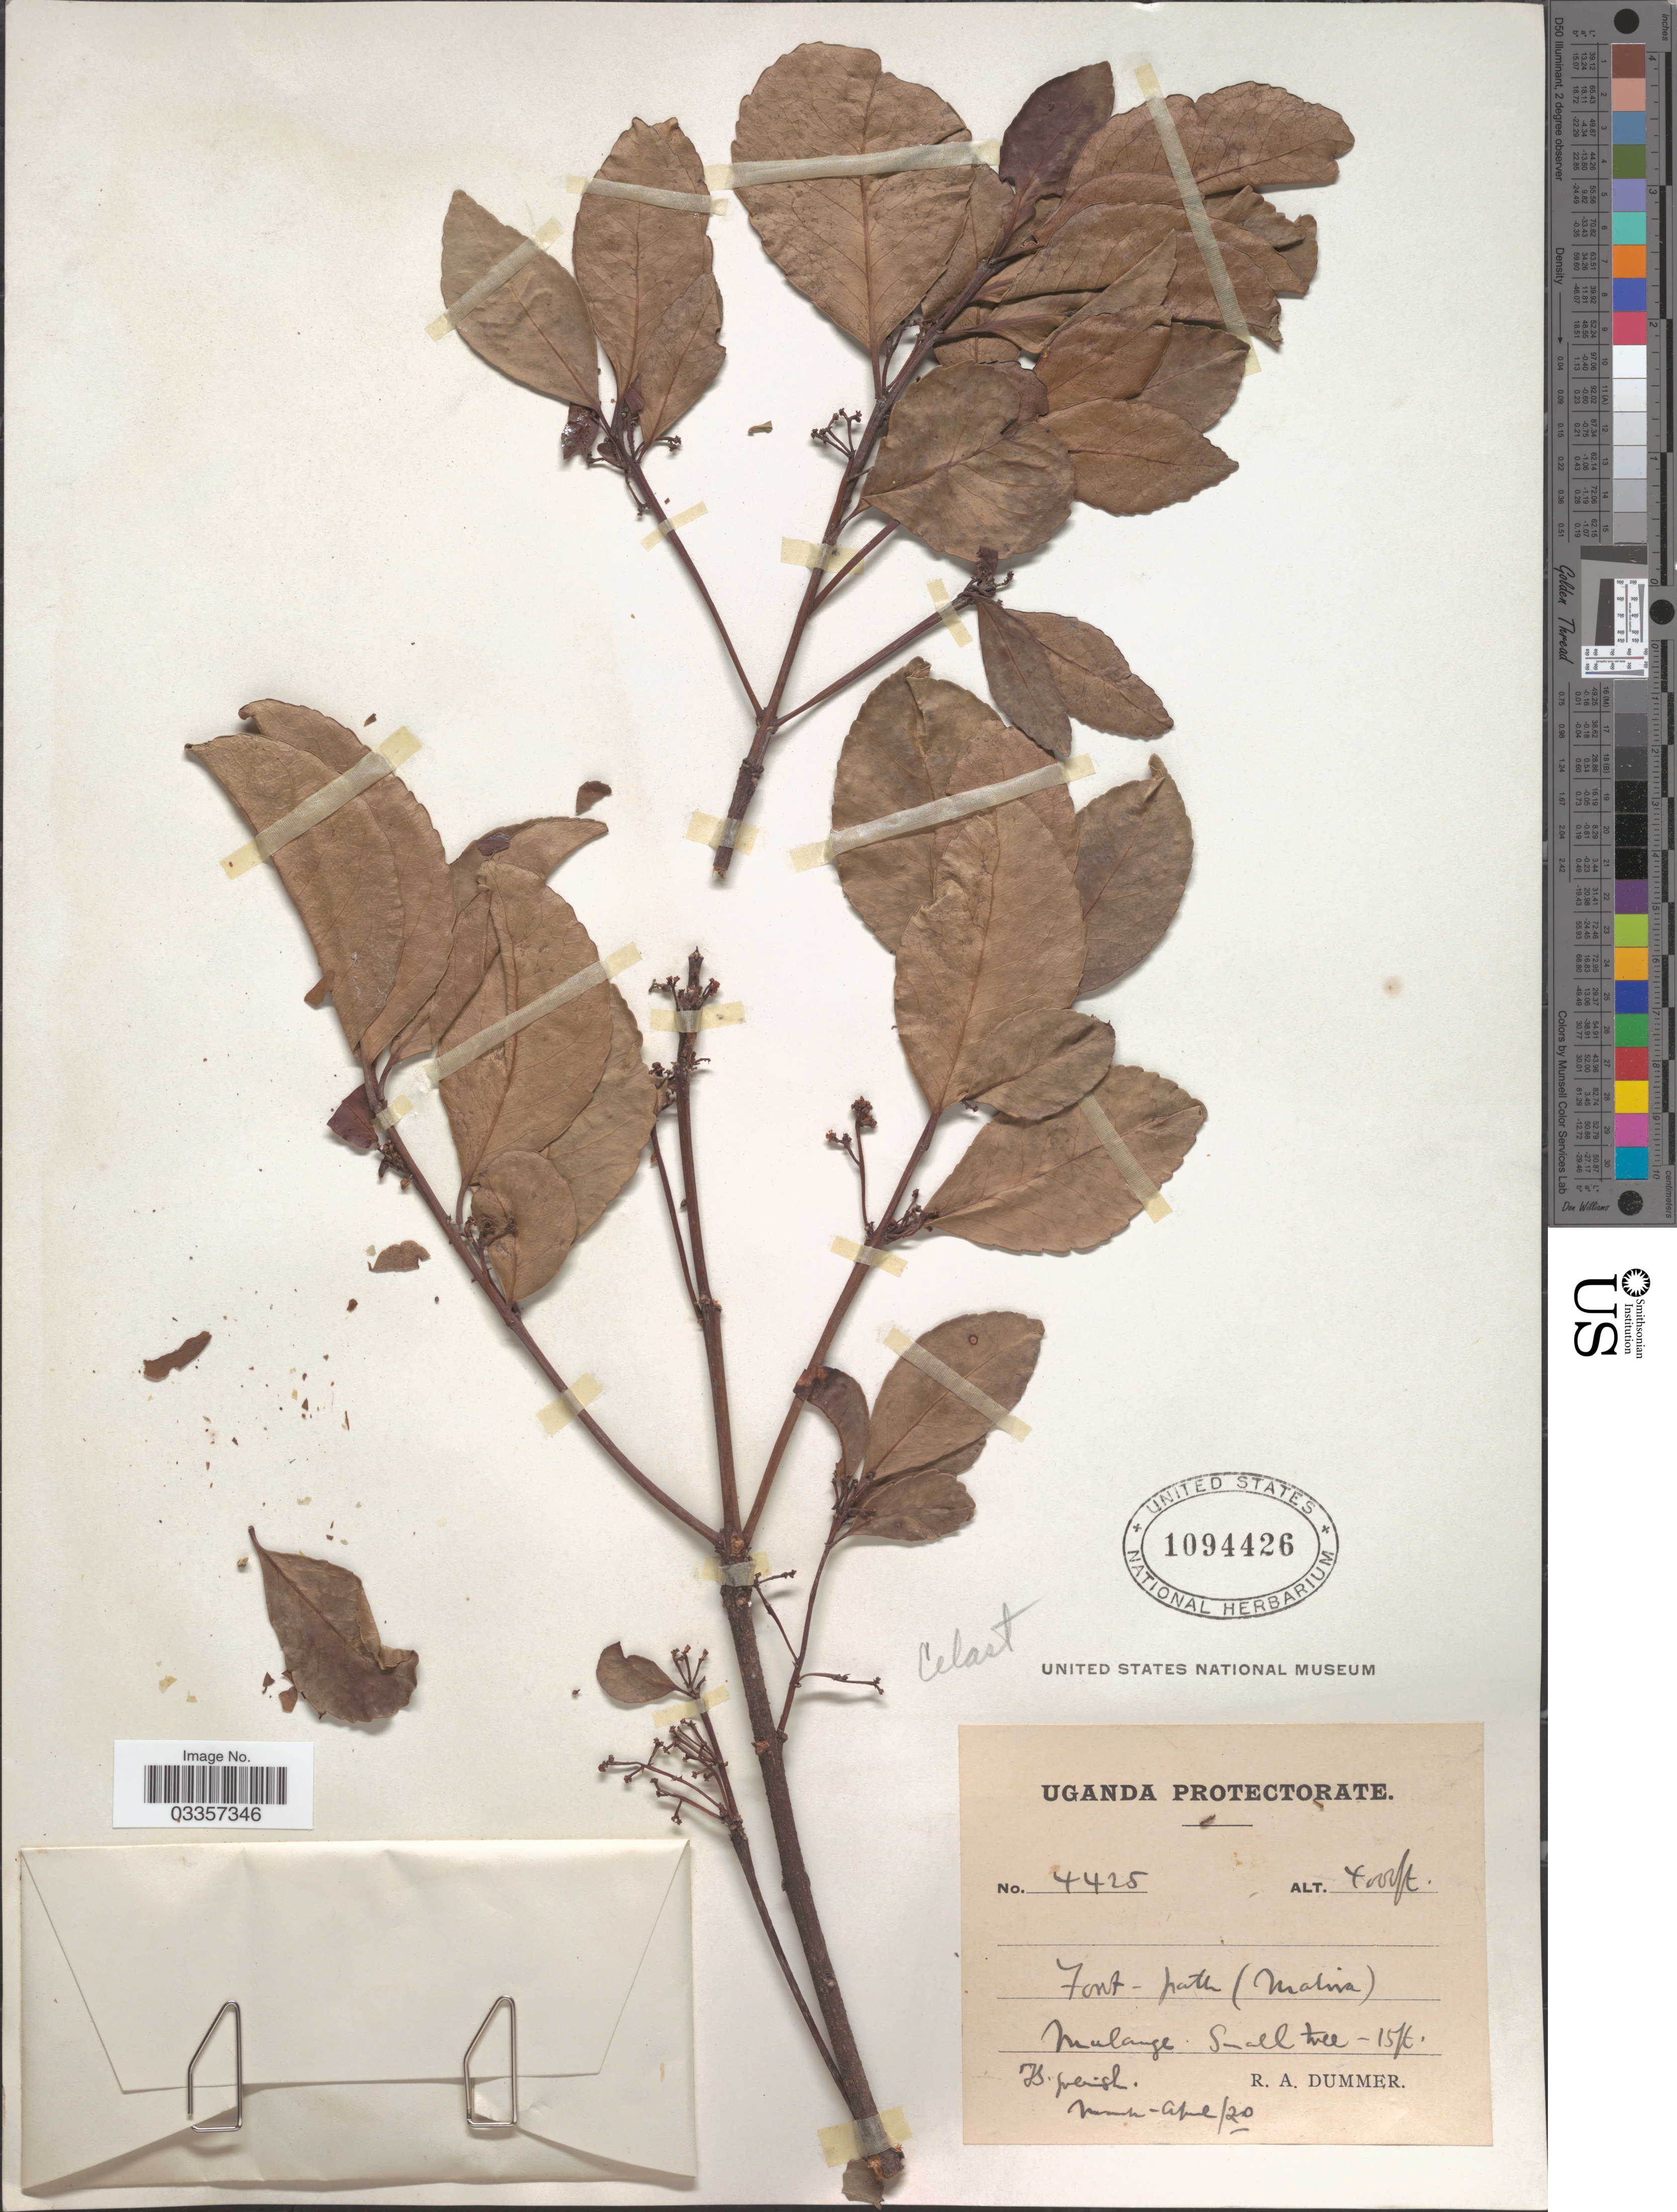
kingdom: Plantae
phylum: Tracheophyta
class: Magnoliopsida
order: Celastrales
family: Celastraceae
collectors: R. A. Dümmer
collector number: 4425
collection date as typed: Transcribed d/m/y: /3/20 to /4/20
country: Uganda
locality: Uganda Protectorate. Fort- path (Mabira). Mulange [unsure placement].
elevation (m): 1219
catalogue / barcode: US 1094426